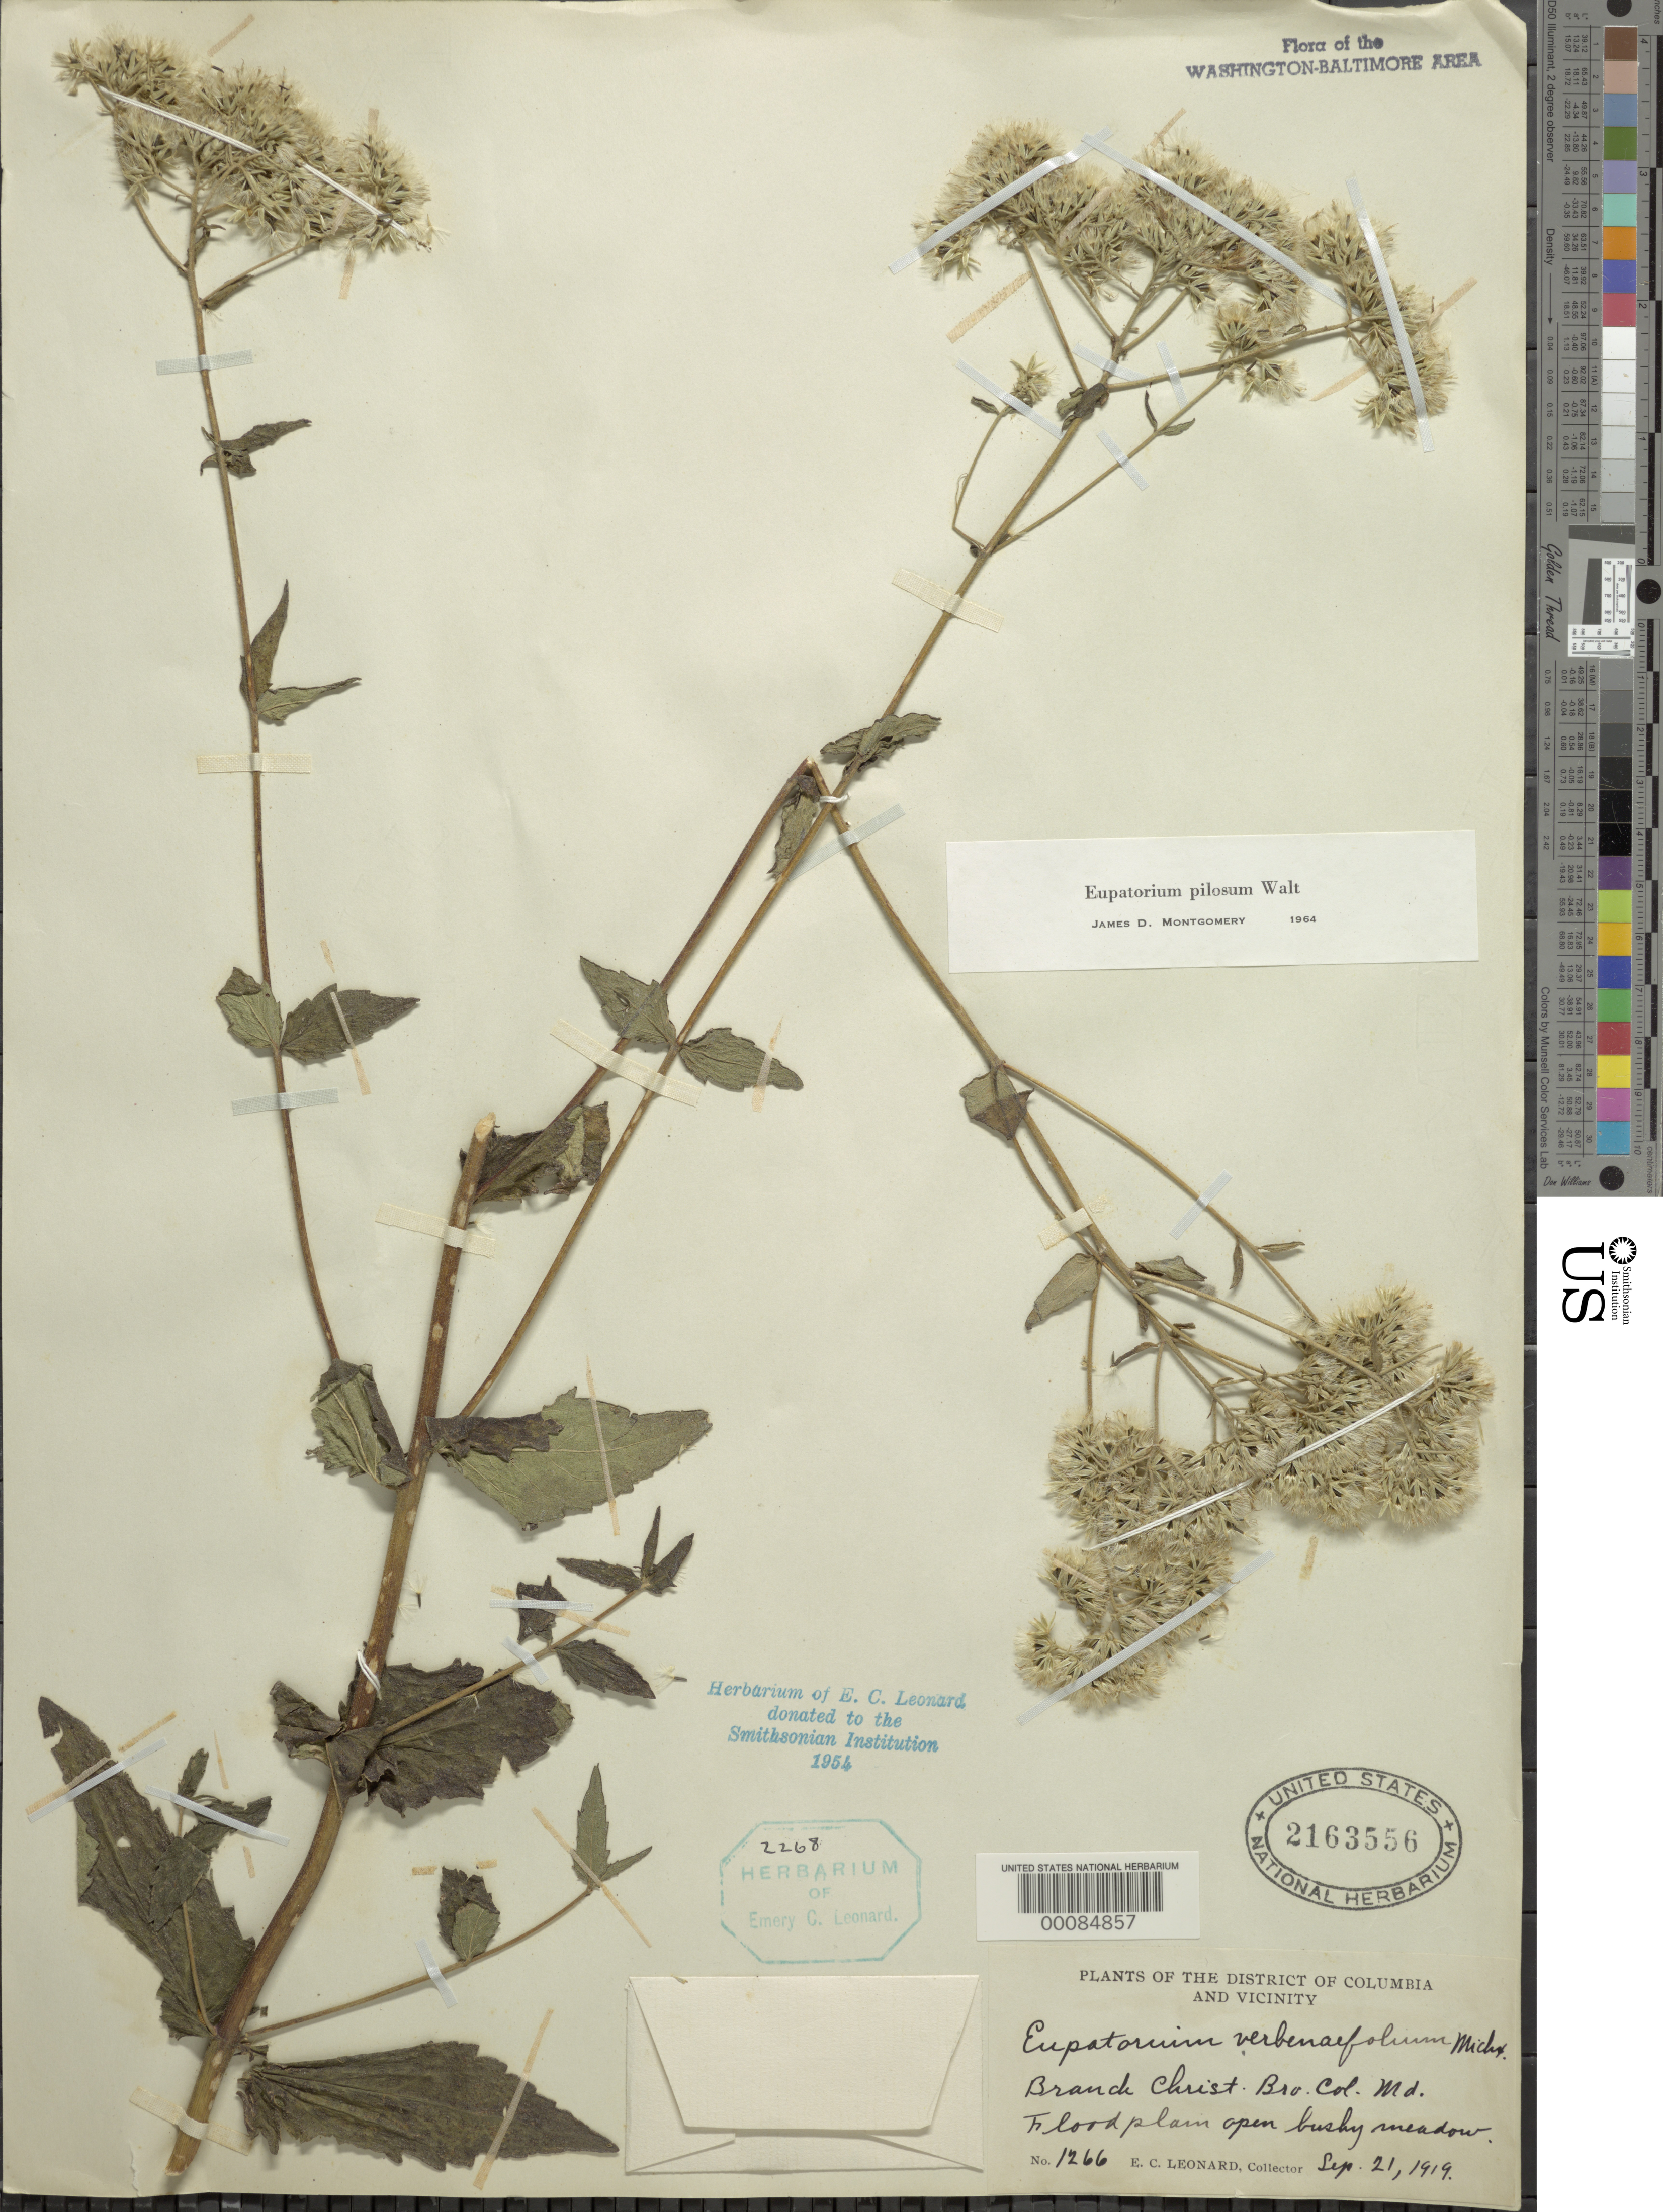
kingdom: Plantae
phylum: Tracheophyta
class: Magnoliopsida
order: Asterales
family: Asteraceae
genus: Eupatorium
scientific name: Eupatorium pilosum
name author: Walter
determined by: Montgomery, J. D.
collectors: E. C. Leonard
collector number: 1266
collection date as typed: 21 Sep 1919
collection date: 1919-09-21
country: United States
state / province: Maryland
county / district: Prince George's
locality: Branch. Christ. Bro. Col.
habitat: Flood plain open bushy meadow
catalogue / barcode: US 2163556